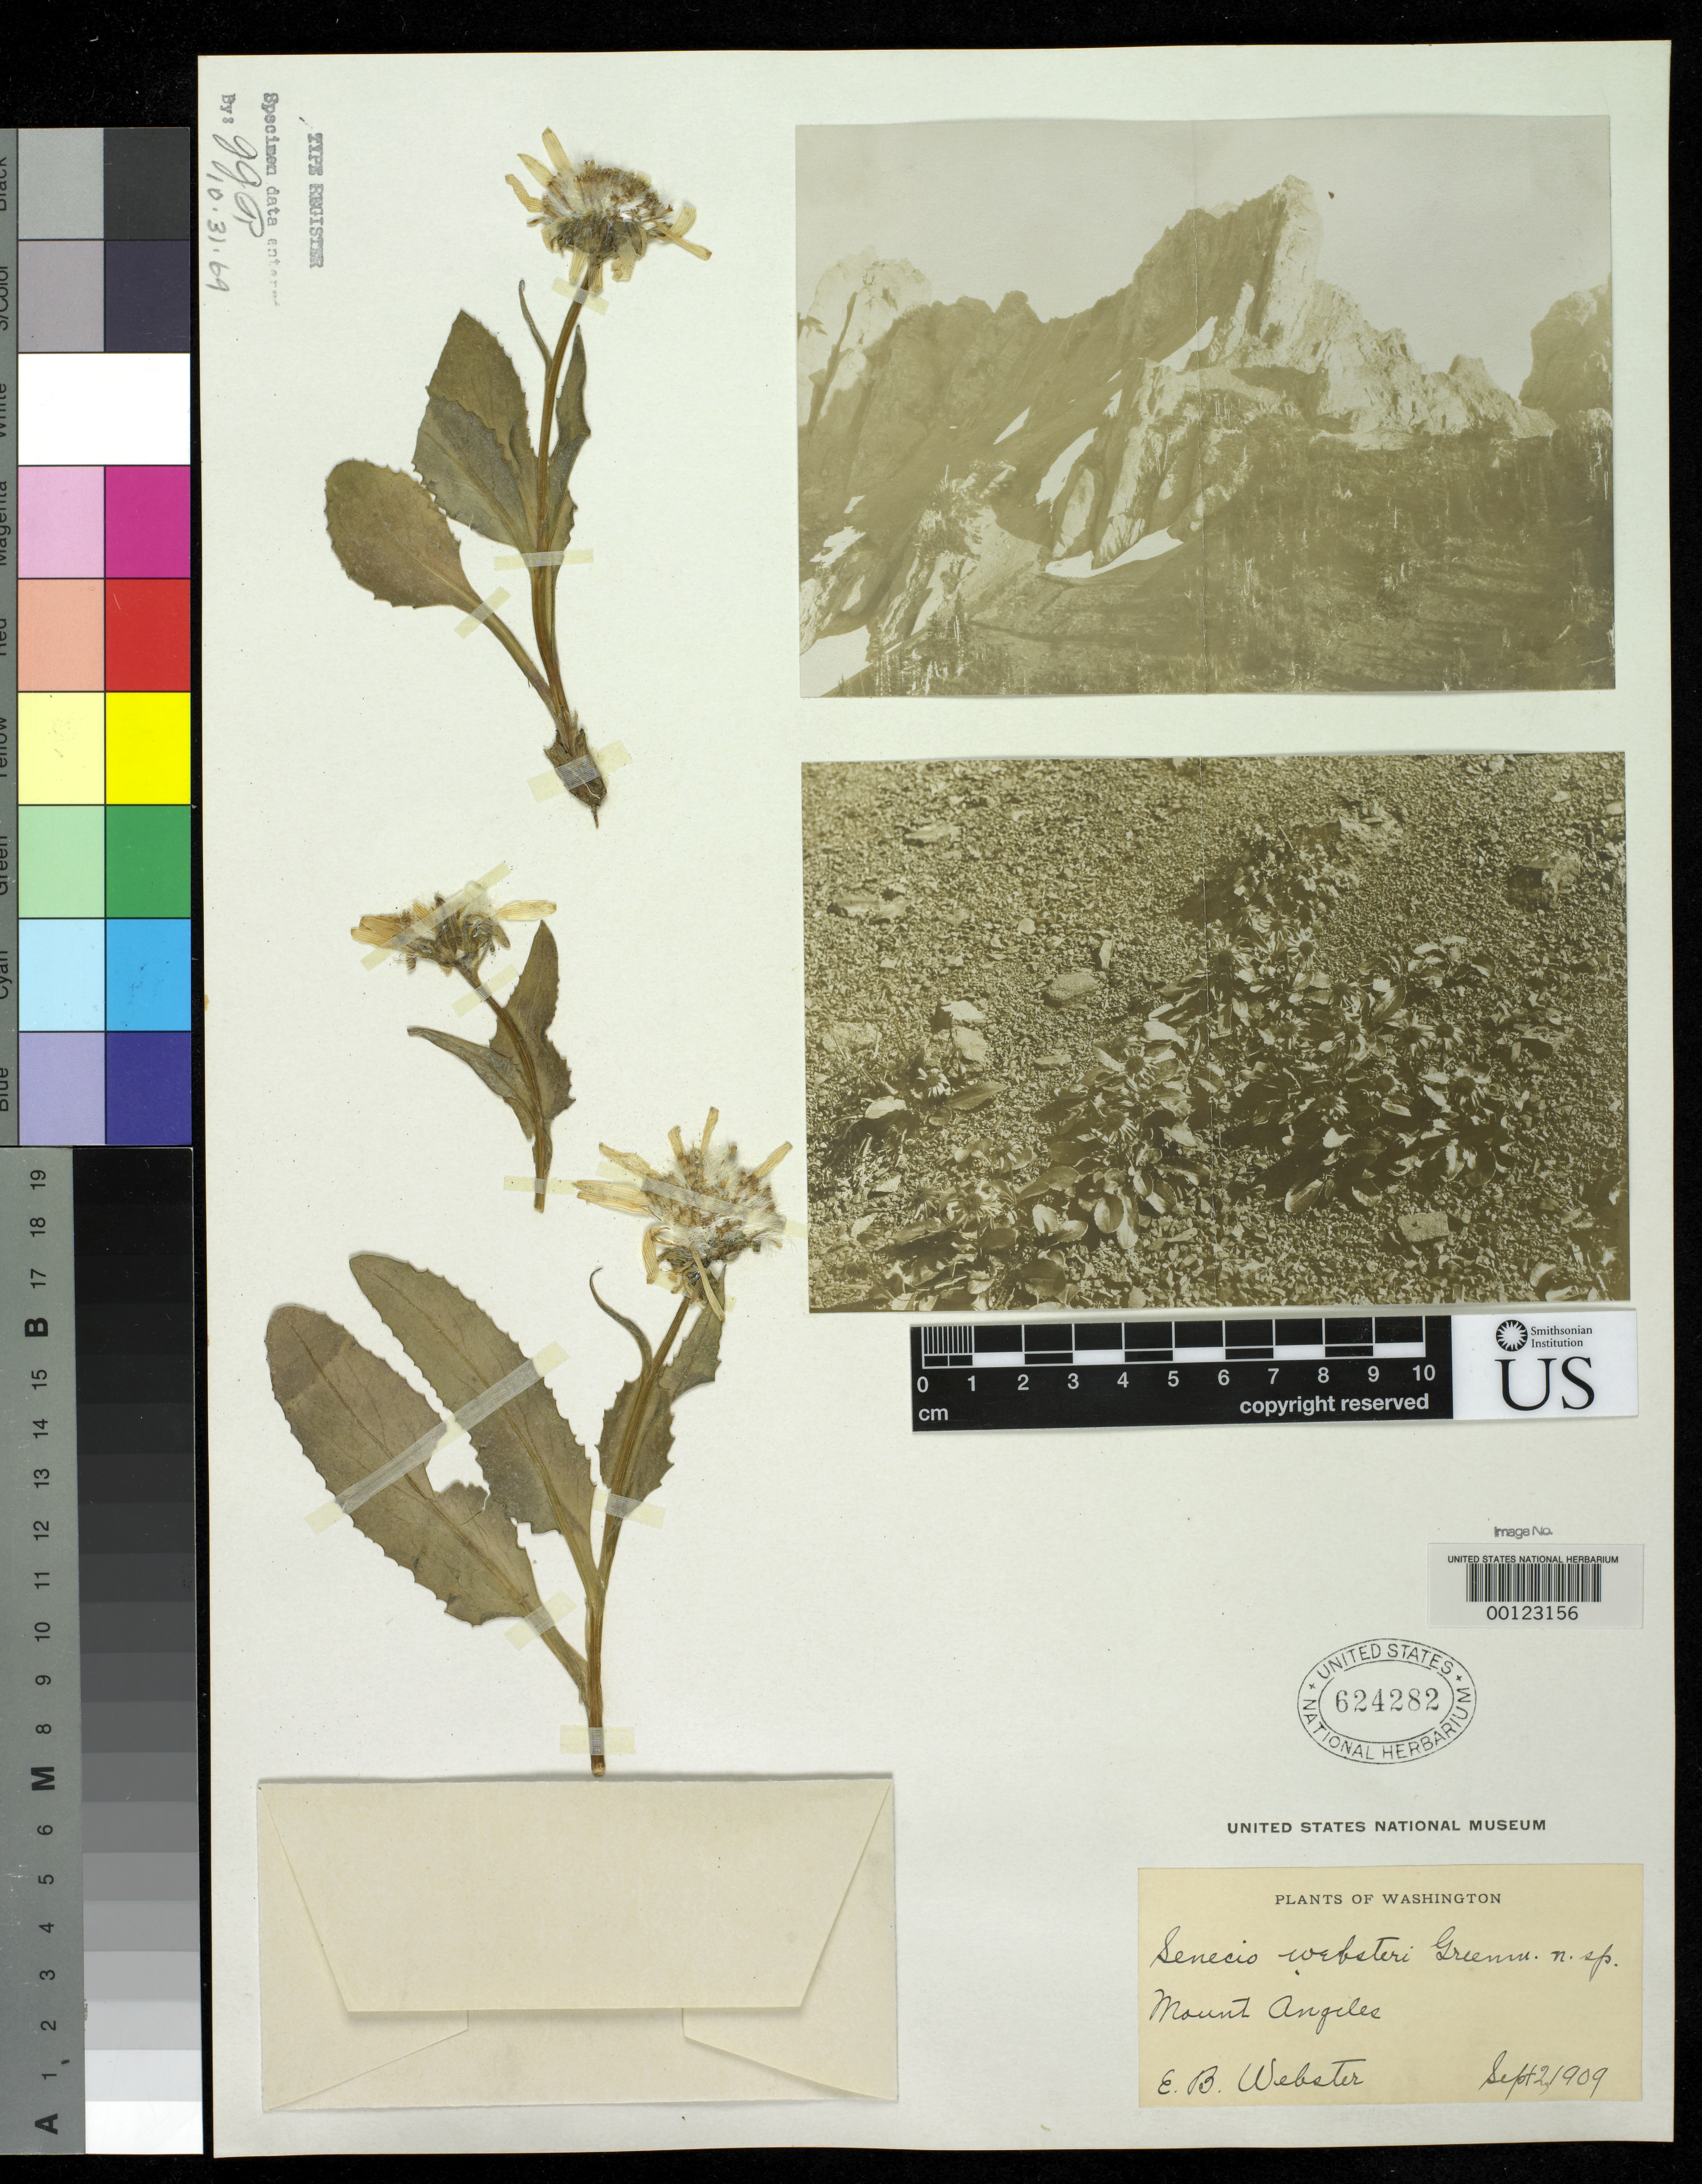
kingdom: Plantae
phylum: Tracheophyta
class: Magnoliopsida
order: Asterales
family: Asteraceae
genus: Senecio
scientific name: Senecio websteri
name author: Hook. f.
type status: Isotype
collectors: E. B. Webster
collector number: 109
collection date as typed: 02 Sep 1909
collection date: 1909-09-02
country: United States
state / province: Washington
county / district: Clallam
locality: Mt. Angeles.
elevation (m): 2000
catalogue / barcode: US 624282